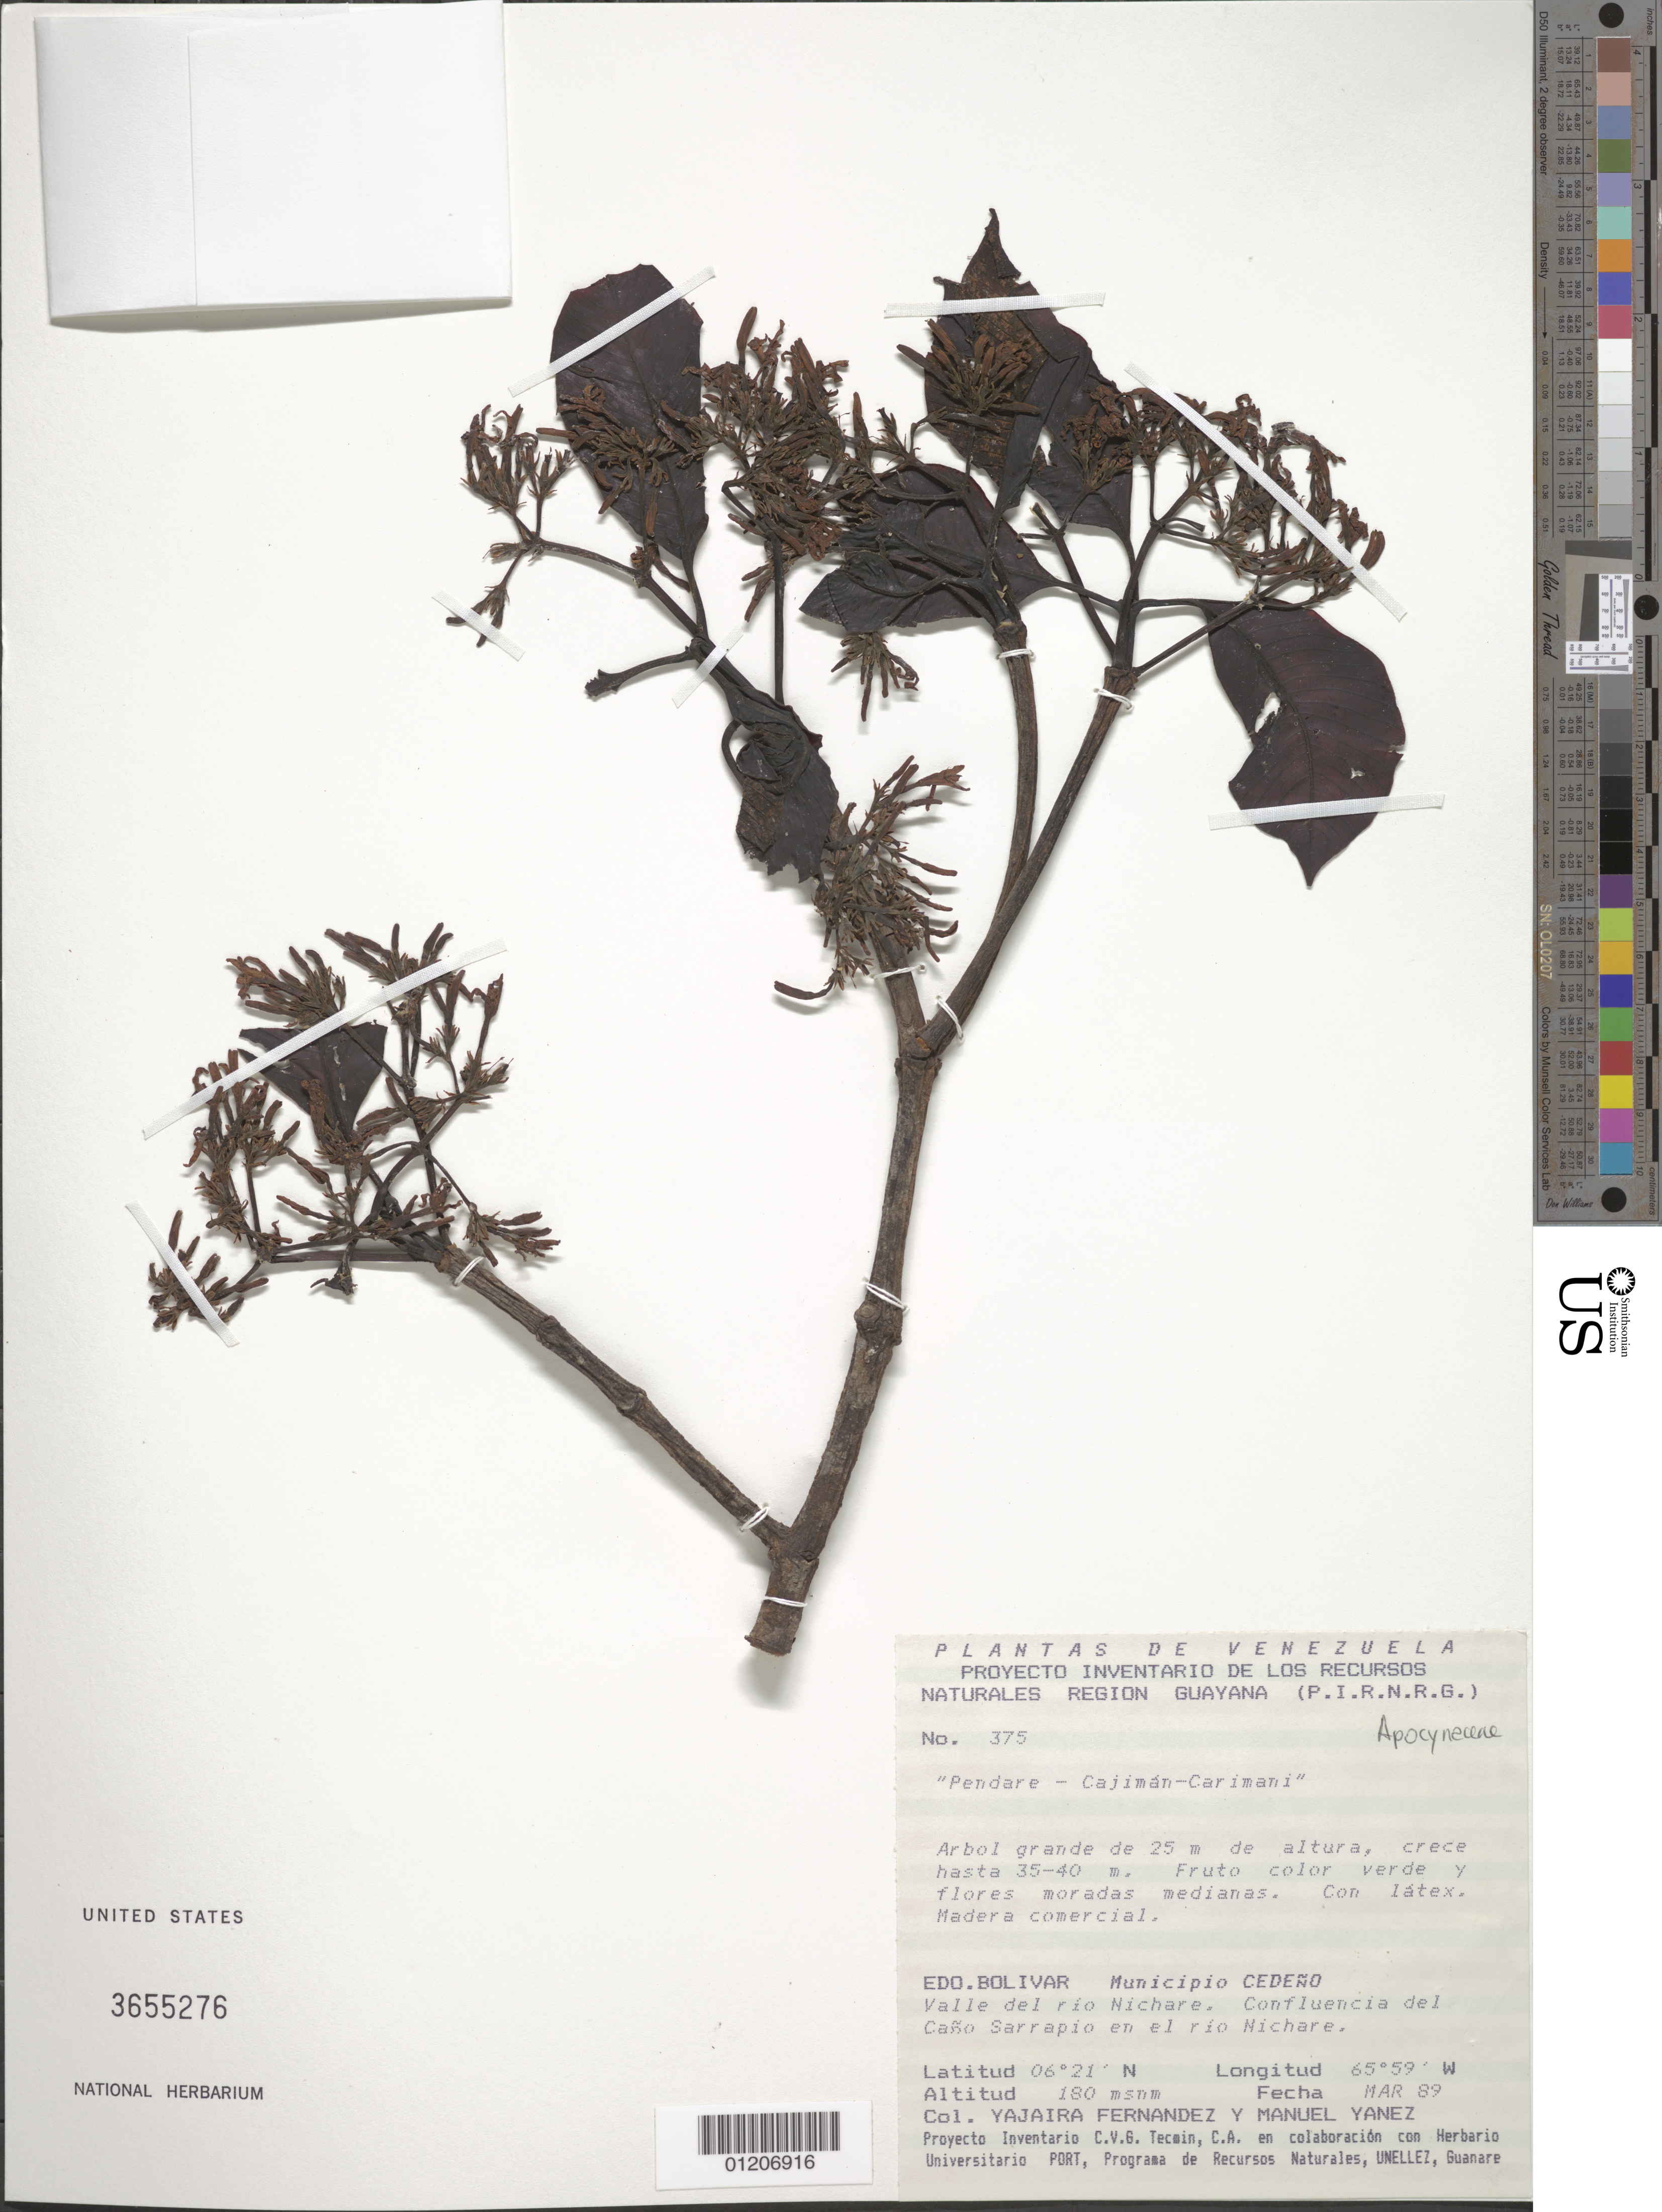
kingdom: Plantae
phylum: Tracheophyta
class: Magnoliopsida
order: Gentianales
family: Apocynaceae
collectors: Y. Fernandez & F. Yanez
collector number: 375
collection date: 1989-03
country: Venezuela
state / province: Bolívar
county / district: Cedeño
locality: Valle del rio Nichare. Confluencia del Cano Sarrapio en le rio Nichare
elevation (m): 180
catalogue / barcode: US 3655276